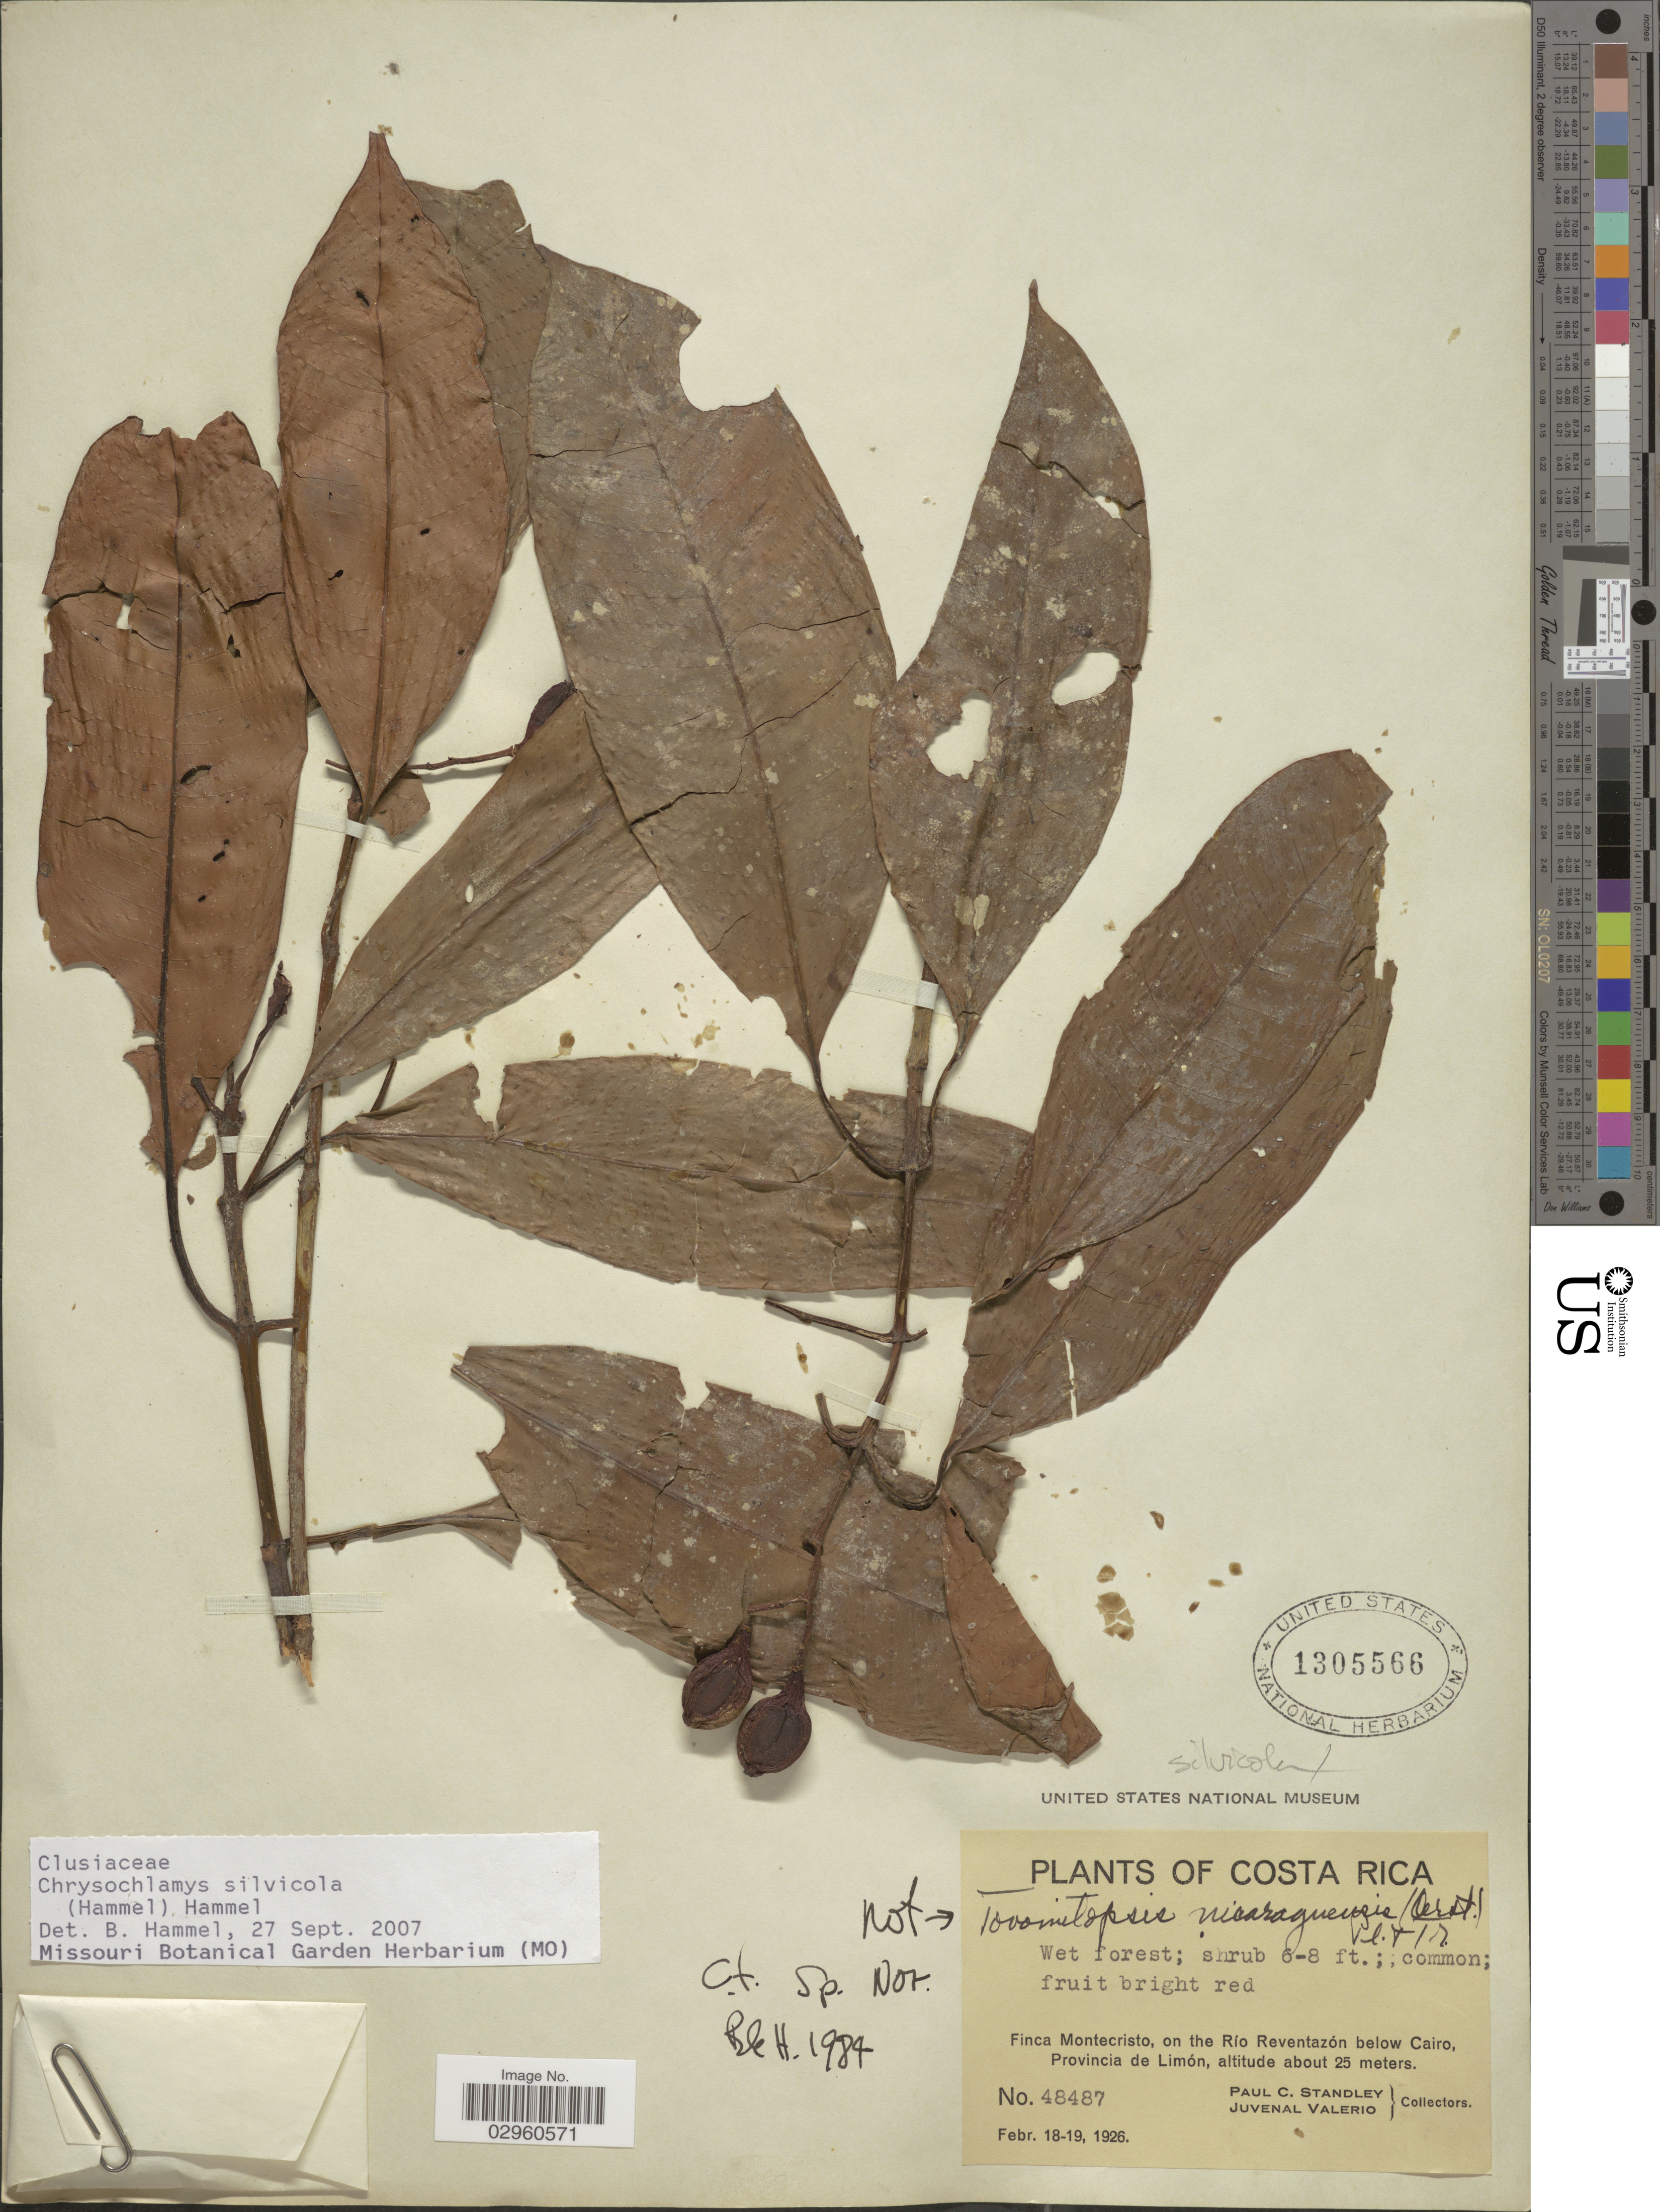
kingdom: Plantae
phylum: Tracheophyta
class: Magnoliopsida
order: Malpighiales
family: Clusiaceae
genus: Chrysochlamys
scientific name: Chrysochlamys silvicola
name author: (Hammel) Hammel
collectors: P. C. Standley & J. Valerio R.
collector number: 48487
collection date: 1926-02-18/1926-02-19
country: Costa Rica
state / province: Limón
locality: Finca Montecristo, on the Río Reventazón below Cairo, Provincia de Limón.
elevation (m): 25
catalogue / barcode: US 1305566